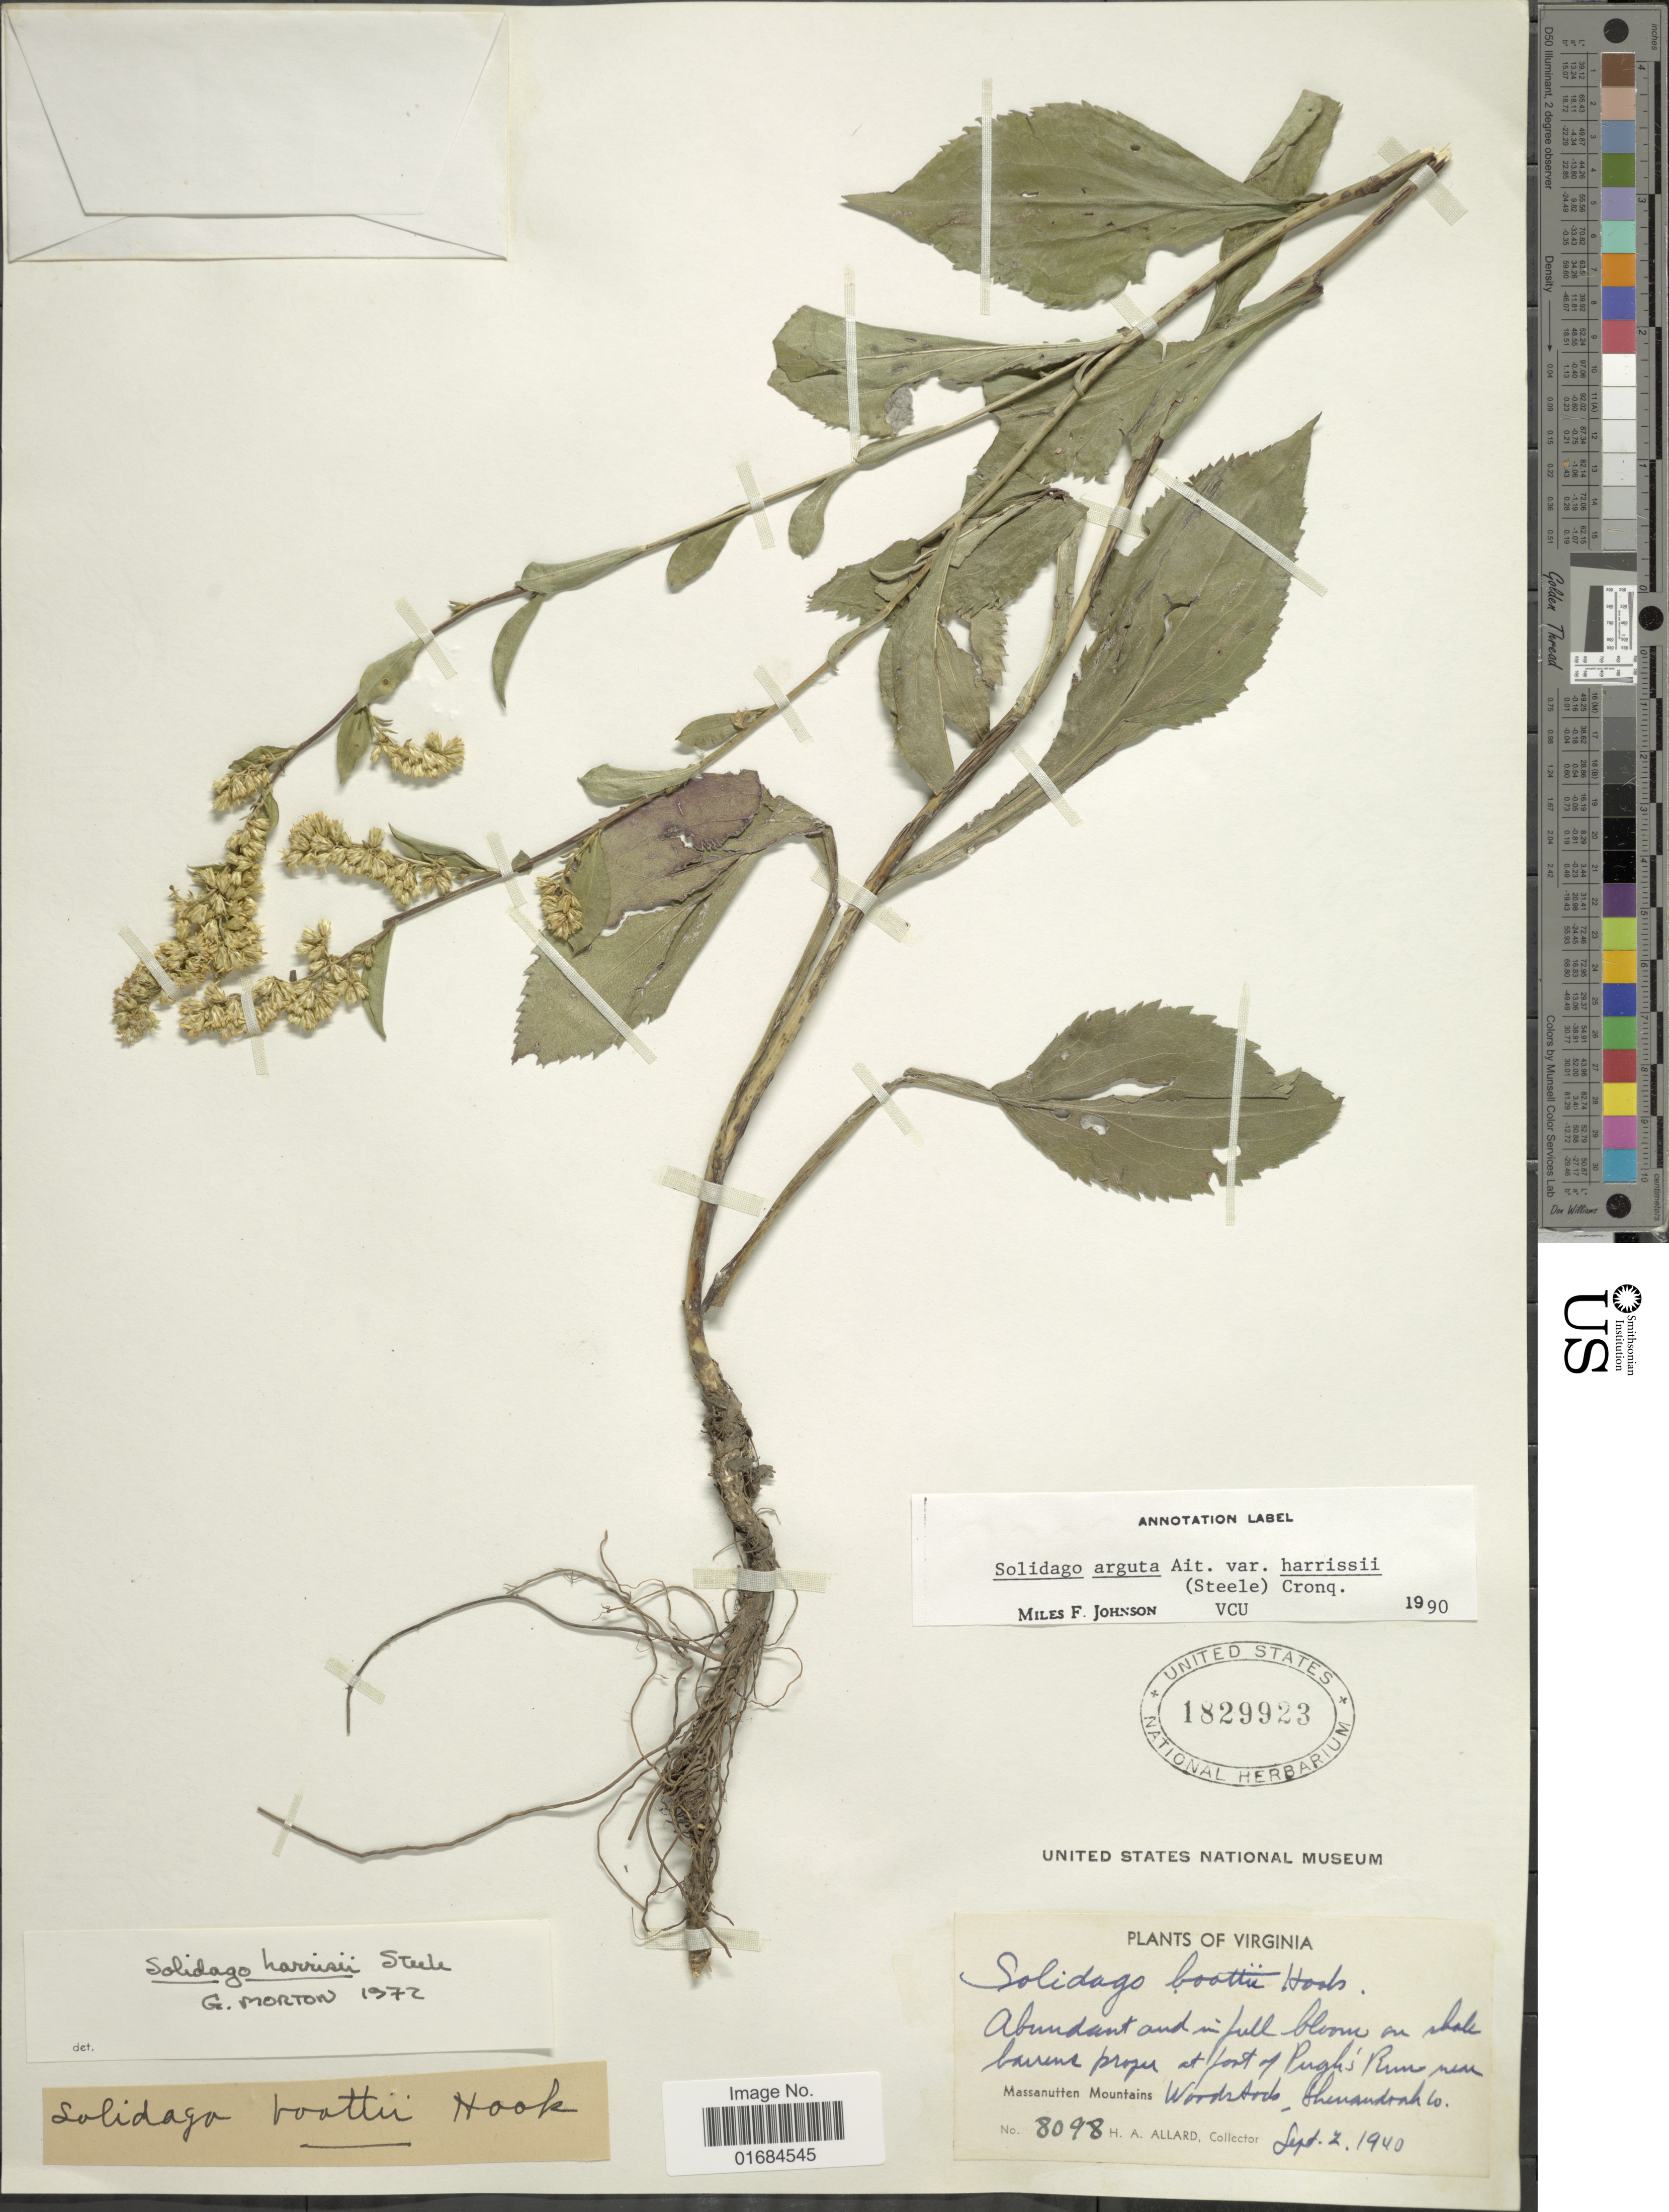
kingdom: Plantae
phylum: Tracheophyta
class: Magnoliopsida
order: Asterales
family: Asteraceae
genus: Solidago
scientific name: Solidago arguta var. harrisii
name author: (E.S. Steele) Cronq.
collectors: H. A. Allard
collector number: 8098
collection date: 1940-09-02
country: United States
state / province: Virginia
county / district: Shenandoah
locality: In shale barren props at foot of Pugh Run near Massanutten Mountains Woodstock, Shenandoah Co.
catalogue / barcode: US 1829923